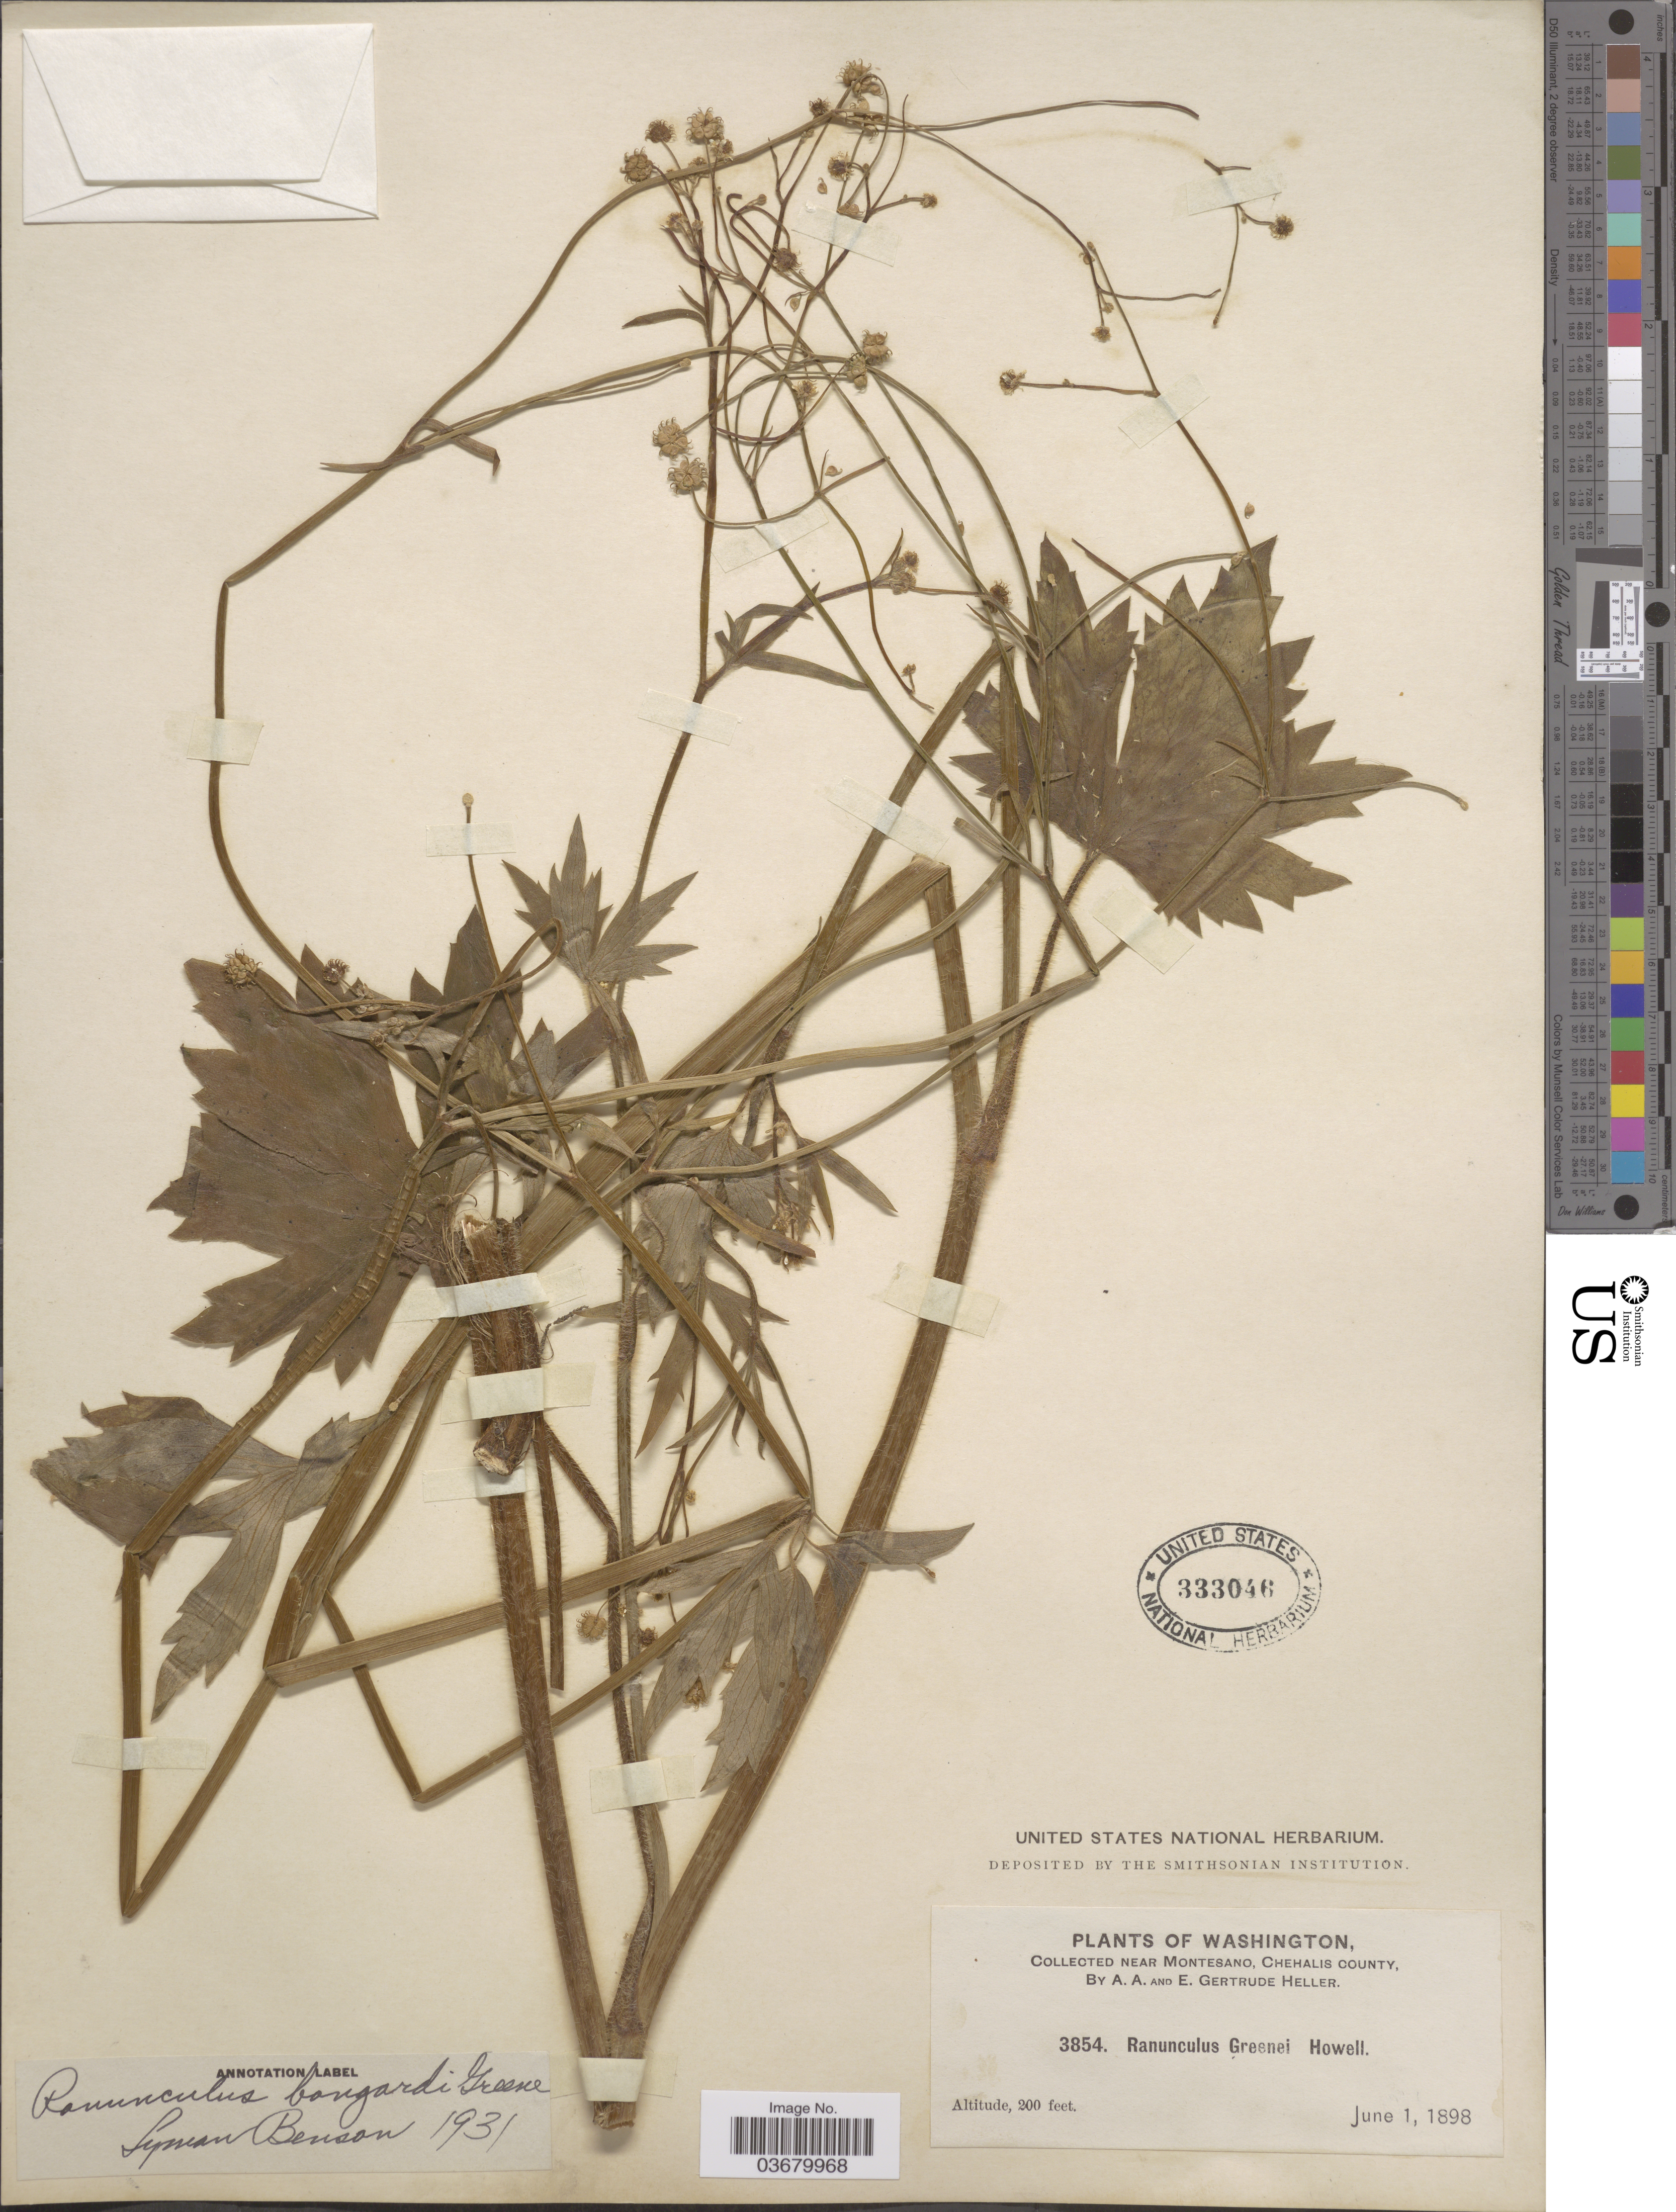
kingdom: Plantae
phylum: Tracheophyta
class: Magnoliopsida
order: Ranunculales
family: Ranunculaceae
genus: Ranunculus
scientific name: Ranunculus bongardii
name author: Greene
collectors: A. A. Heller & E. G. Heller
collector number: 3854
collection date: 1898-06-01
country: United States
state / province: Washington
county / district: Grays Harbor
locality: Near Montesano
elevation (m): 61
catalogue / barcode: US 333046